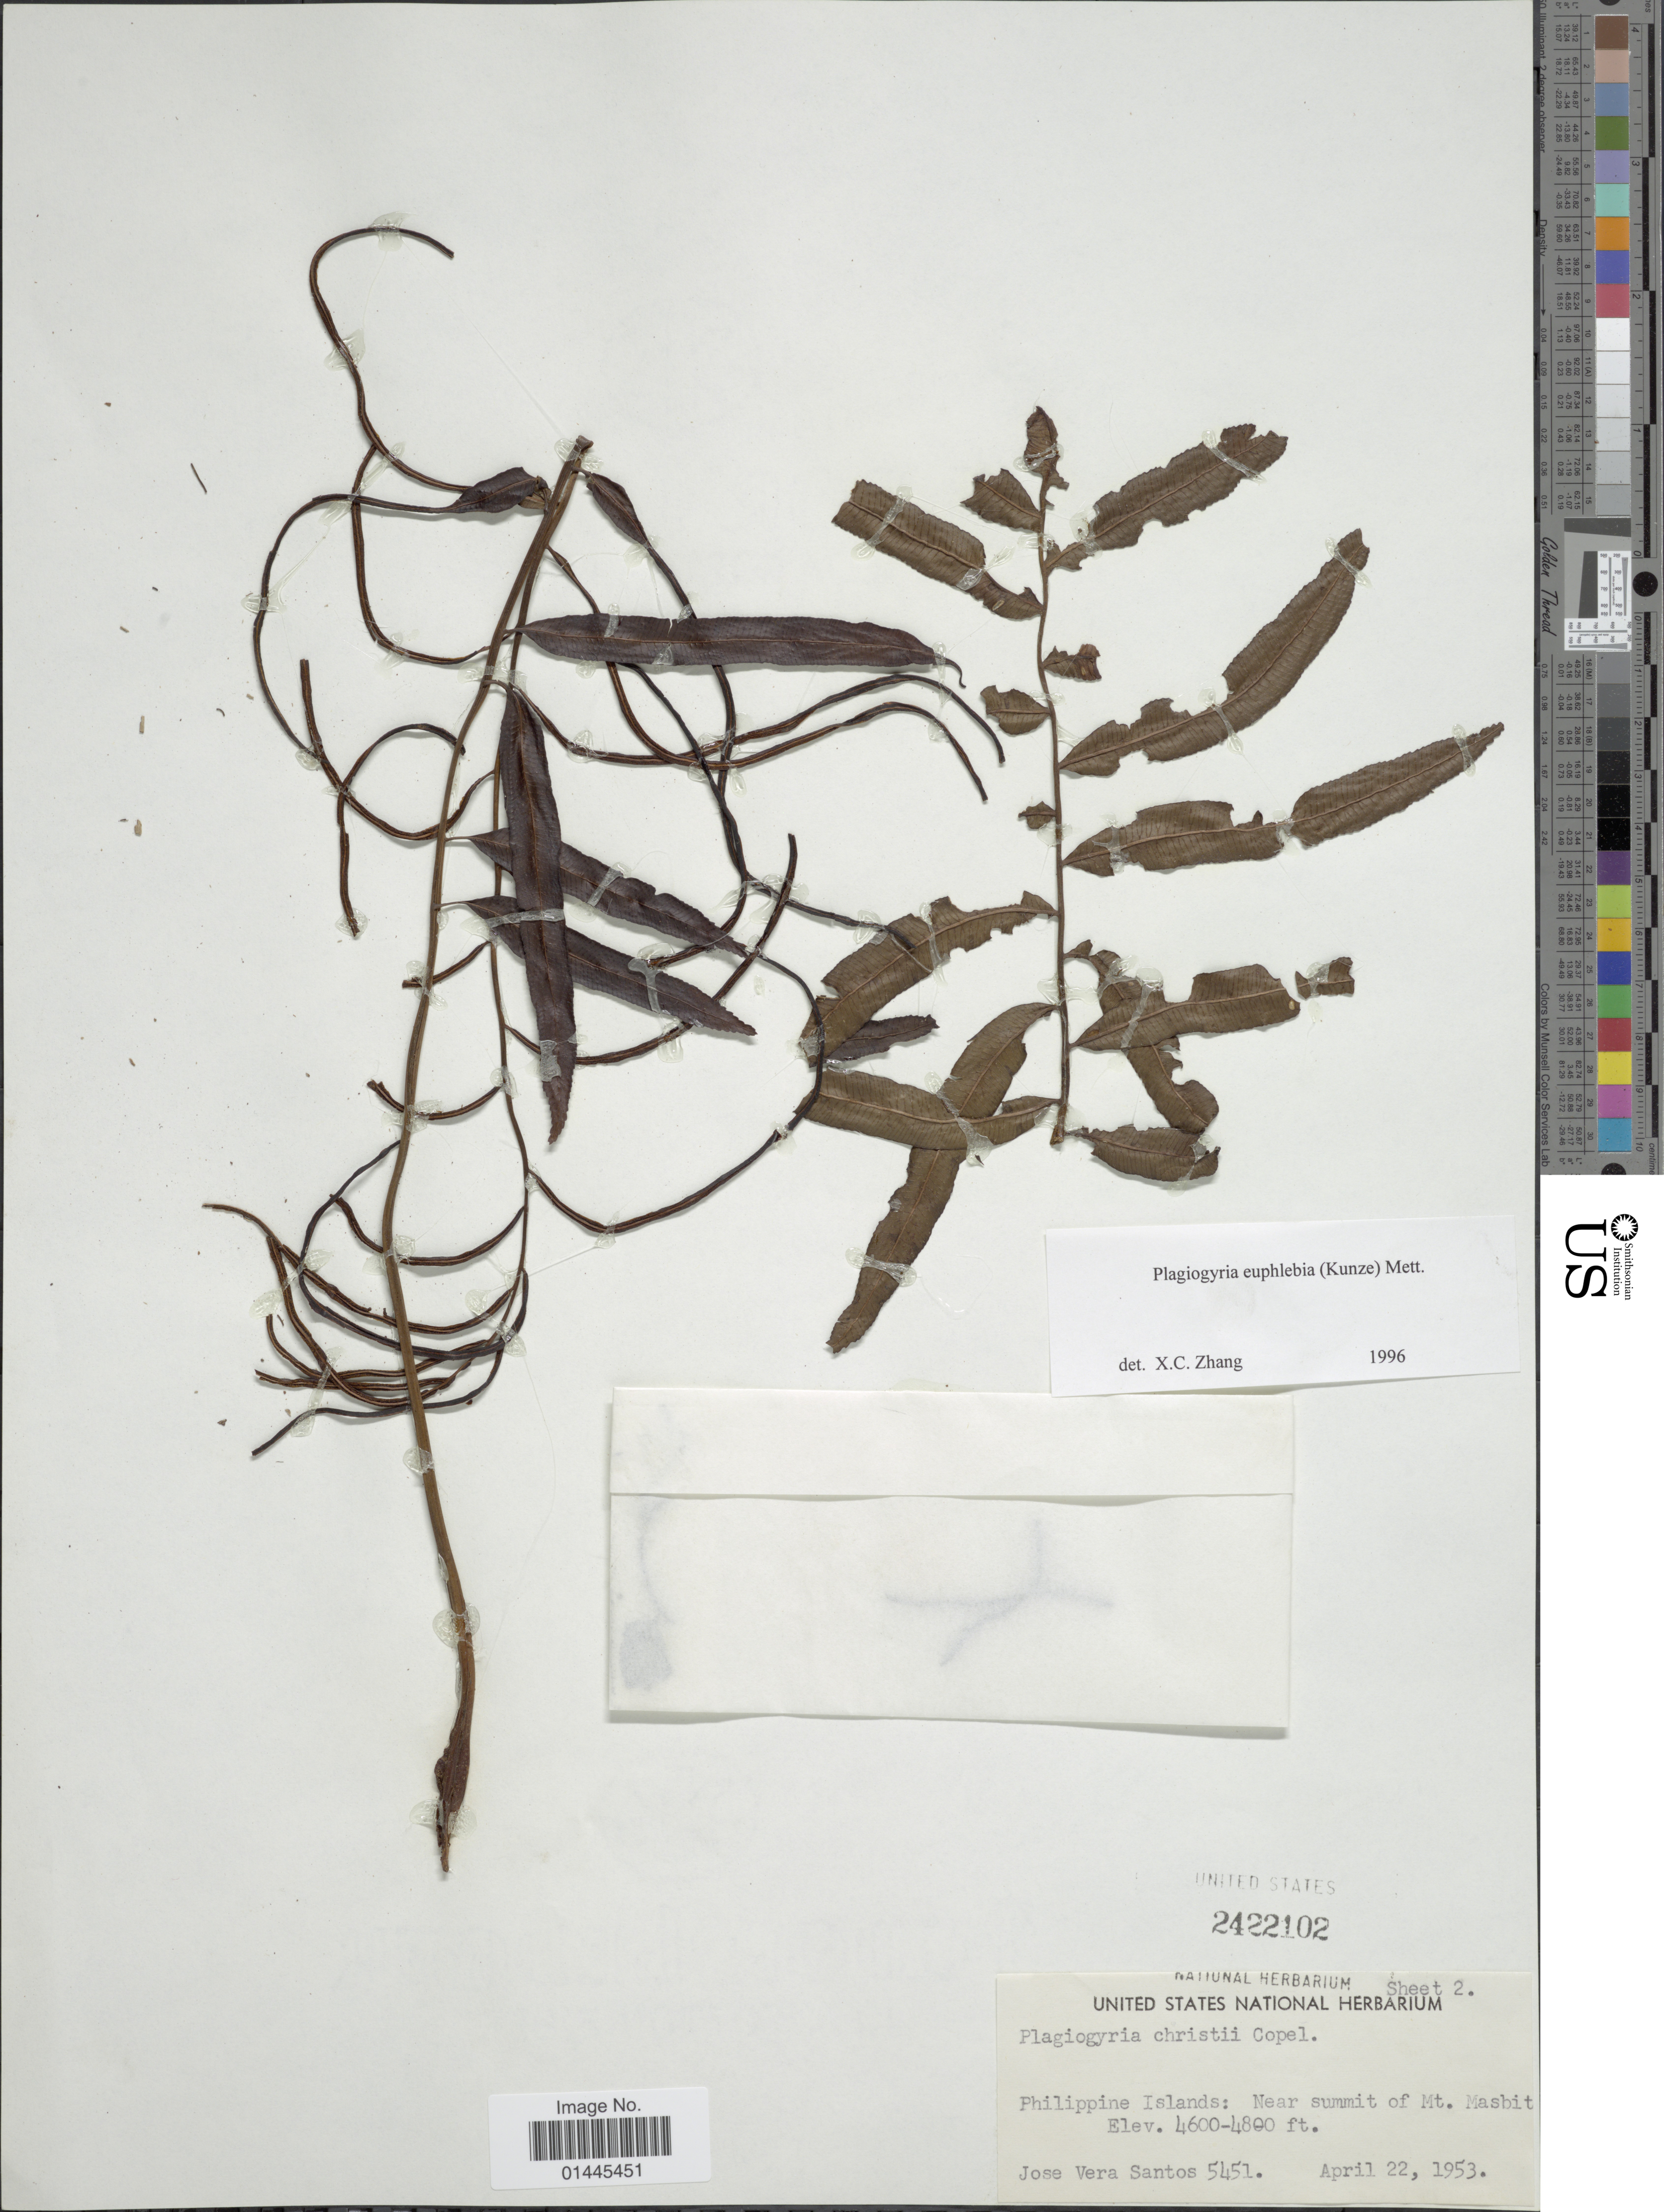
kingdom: Plantae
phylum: Tracheophyta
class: Polypodiopsida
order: Cyatheales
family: Plagiogyriaceae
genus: Plagiogyria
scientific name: Plagiogyria euphlebia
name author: (Kunze) Mett.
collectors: J. V. Santos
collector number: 5451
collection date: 1953-04-22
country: Philippines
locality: Philippine Islands: near summit of Mt. Masbit.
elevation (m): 1402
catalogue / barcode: US 2422102